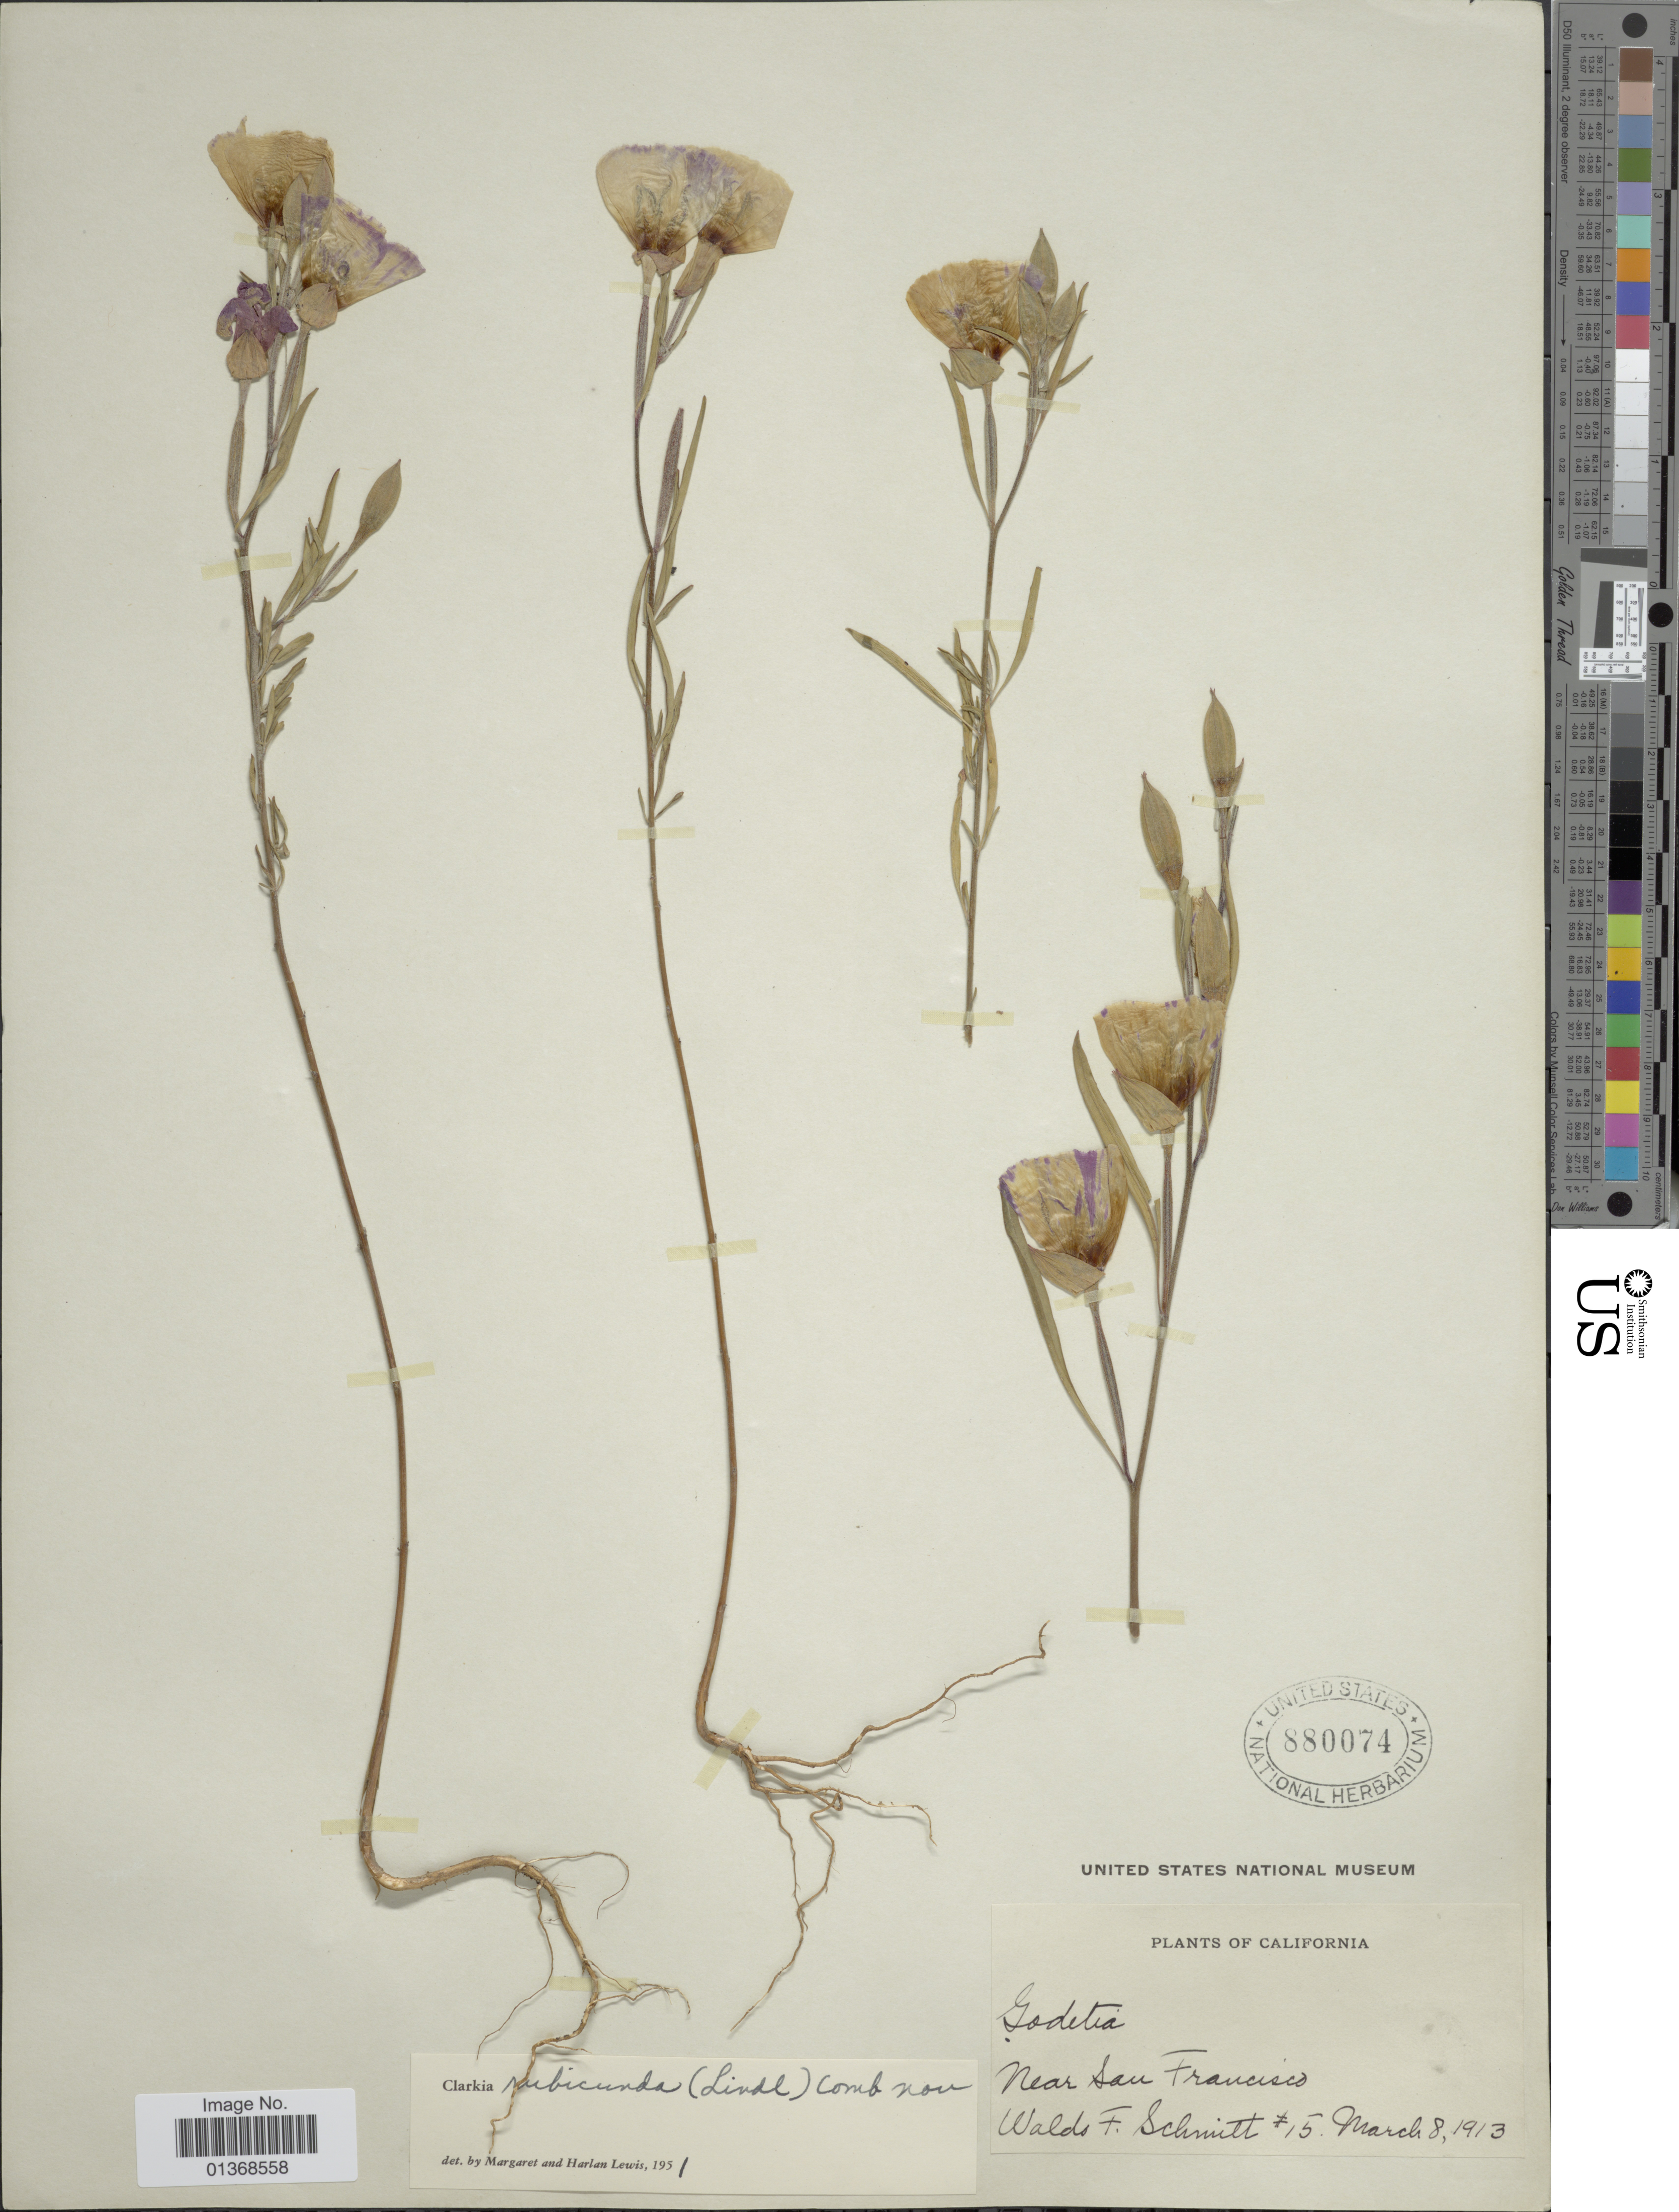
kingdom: Plantae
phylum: Tracheophyta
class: Magnoliopsida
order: Myrtales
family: Onagraceae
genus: Clarkia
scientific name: Clarkia rubicunda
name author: (Lindl.) F. H. Lewis & M.R. Lewis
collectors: W. F. Schmitt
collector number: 15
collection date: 1913-03-08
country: United States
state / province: California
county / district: San Francisco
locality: Near San Francisco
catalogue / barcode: US 880074